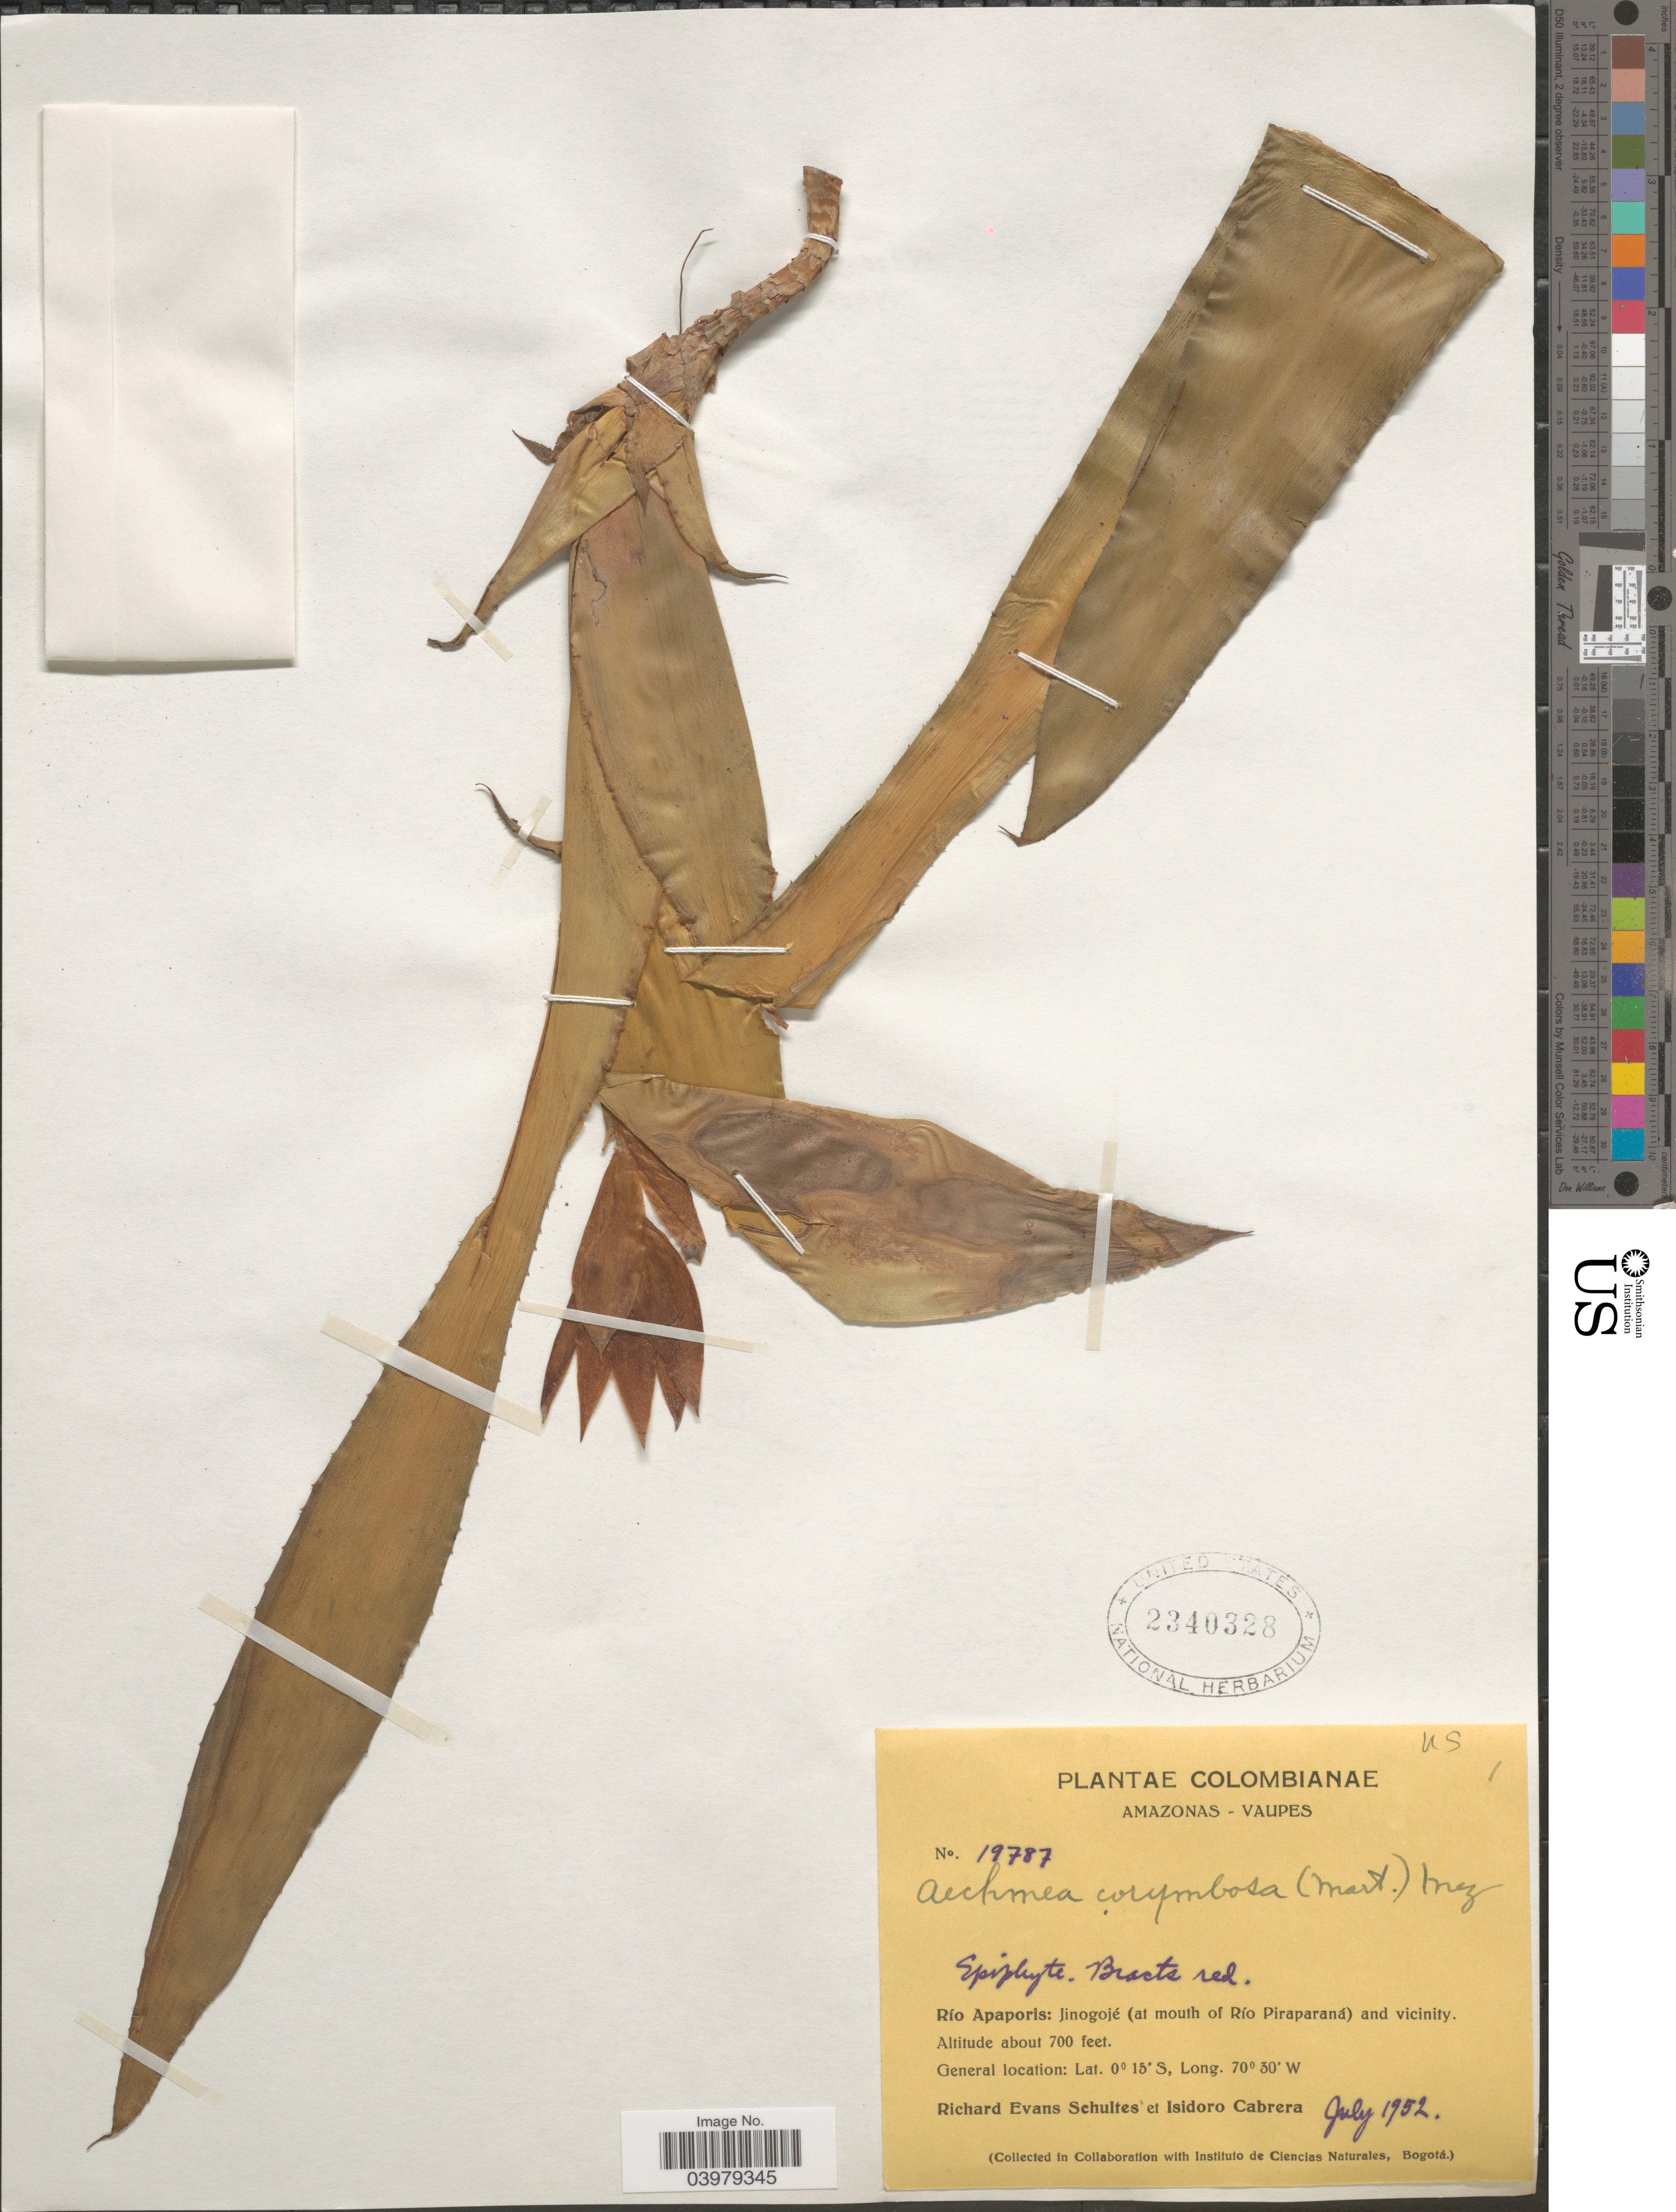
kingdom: Plantae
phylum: Tracheophyta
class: Liliopsida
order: Poales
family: Bromeliaceae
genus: Aechmea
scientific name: Aechmea corymbosa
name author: (Mart. ex Schult. f.) Mez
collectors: R. E. Schultes & I. Cabrera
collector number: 19787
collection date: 1952-07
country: Colombia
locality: Amazonas-Vaupes. Río Apaporis: Jinogojé (at mouth of Río Piraparaná) and vicinity.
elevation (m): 213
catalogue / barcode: US 2340328